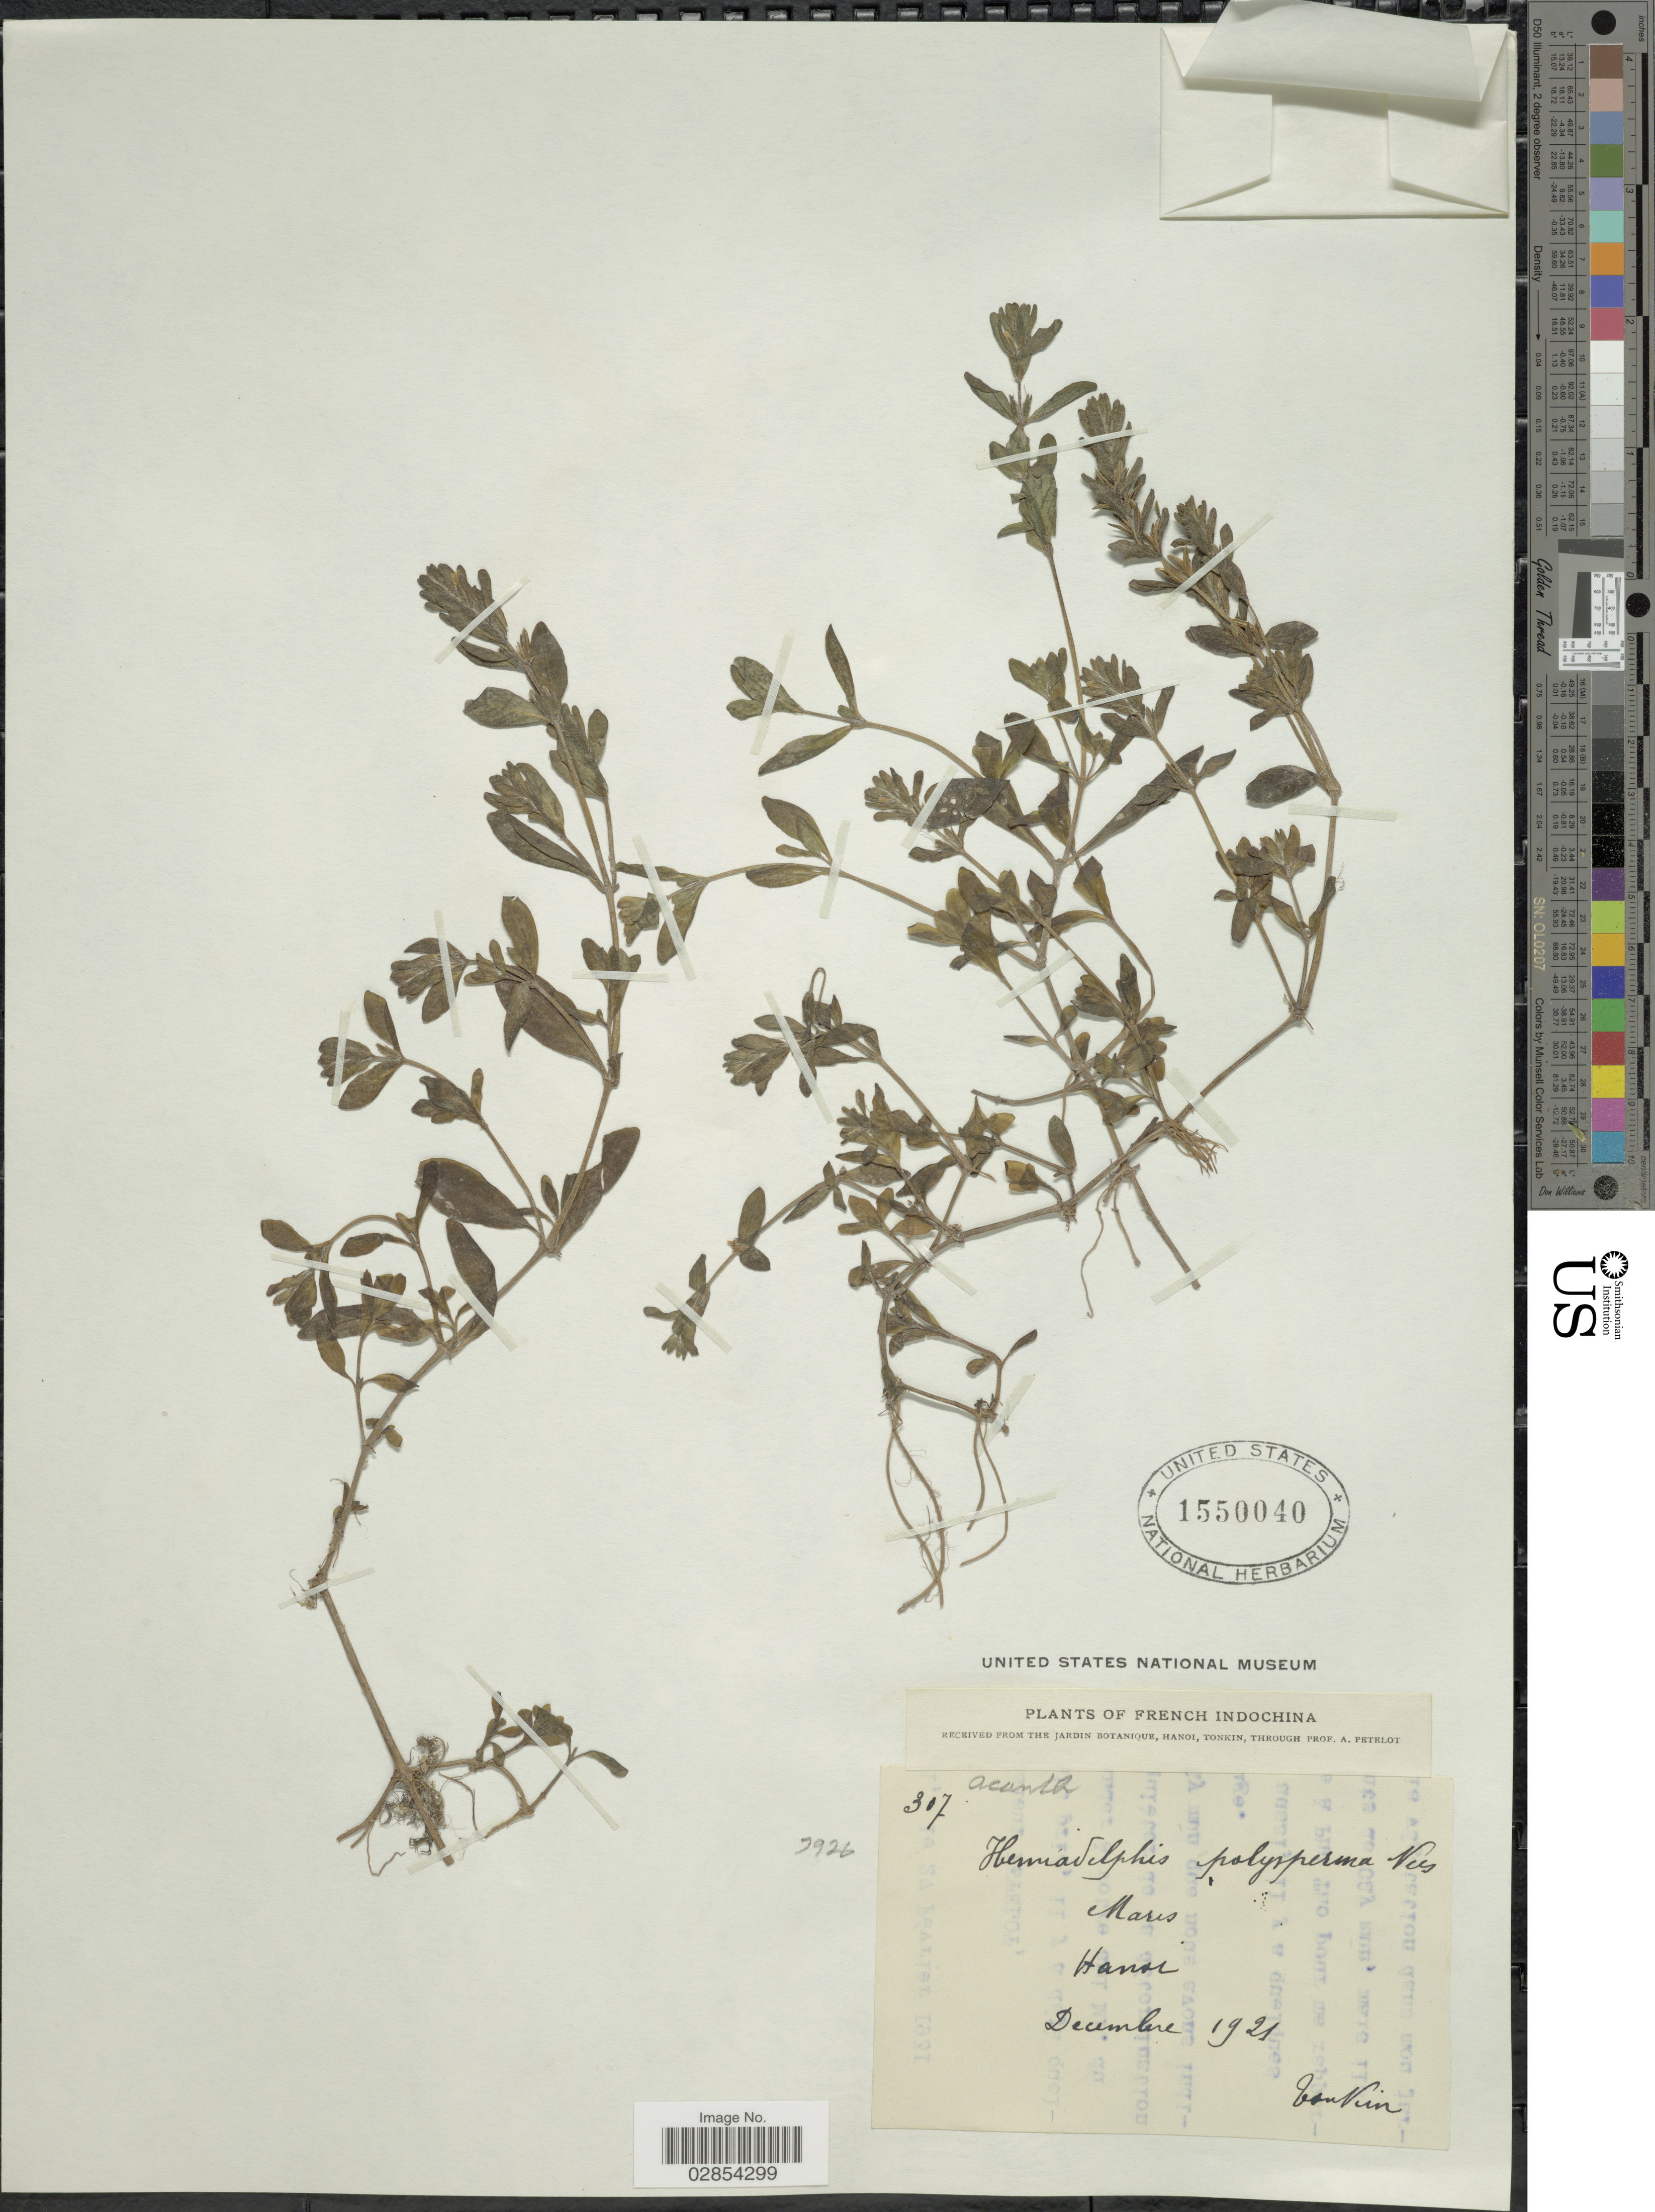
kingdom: Plantae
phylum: Tracheophyta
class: Magnoliopsida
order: Lamiales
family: Acanthaceae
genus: Hygrophila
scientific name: Hygrophila angustifolia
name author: R. Br.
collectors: A. Petelot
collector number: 317*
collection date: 1921-12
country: Vietnam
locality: French Indochina. Tonkin. Hanoi.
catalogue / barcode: US 1550040